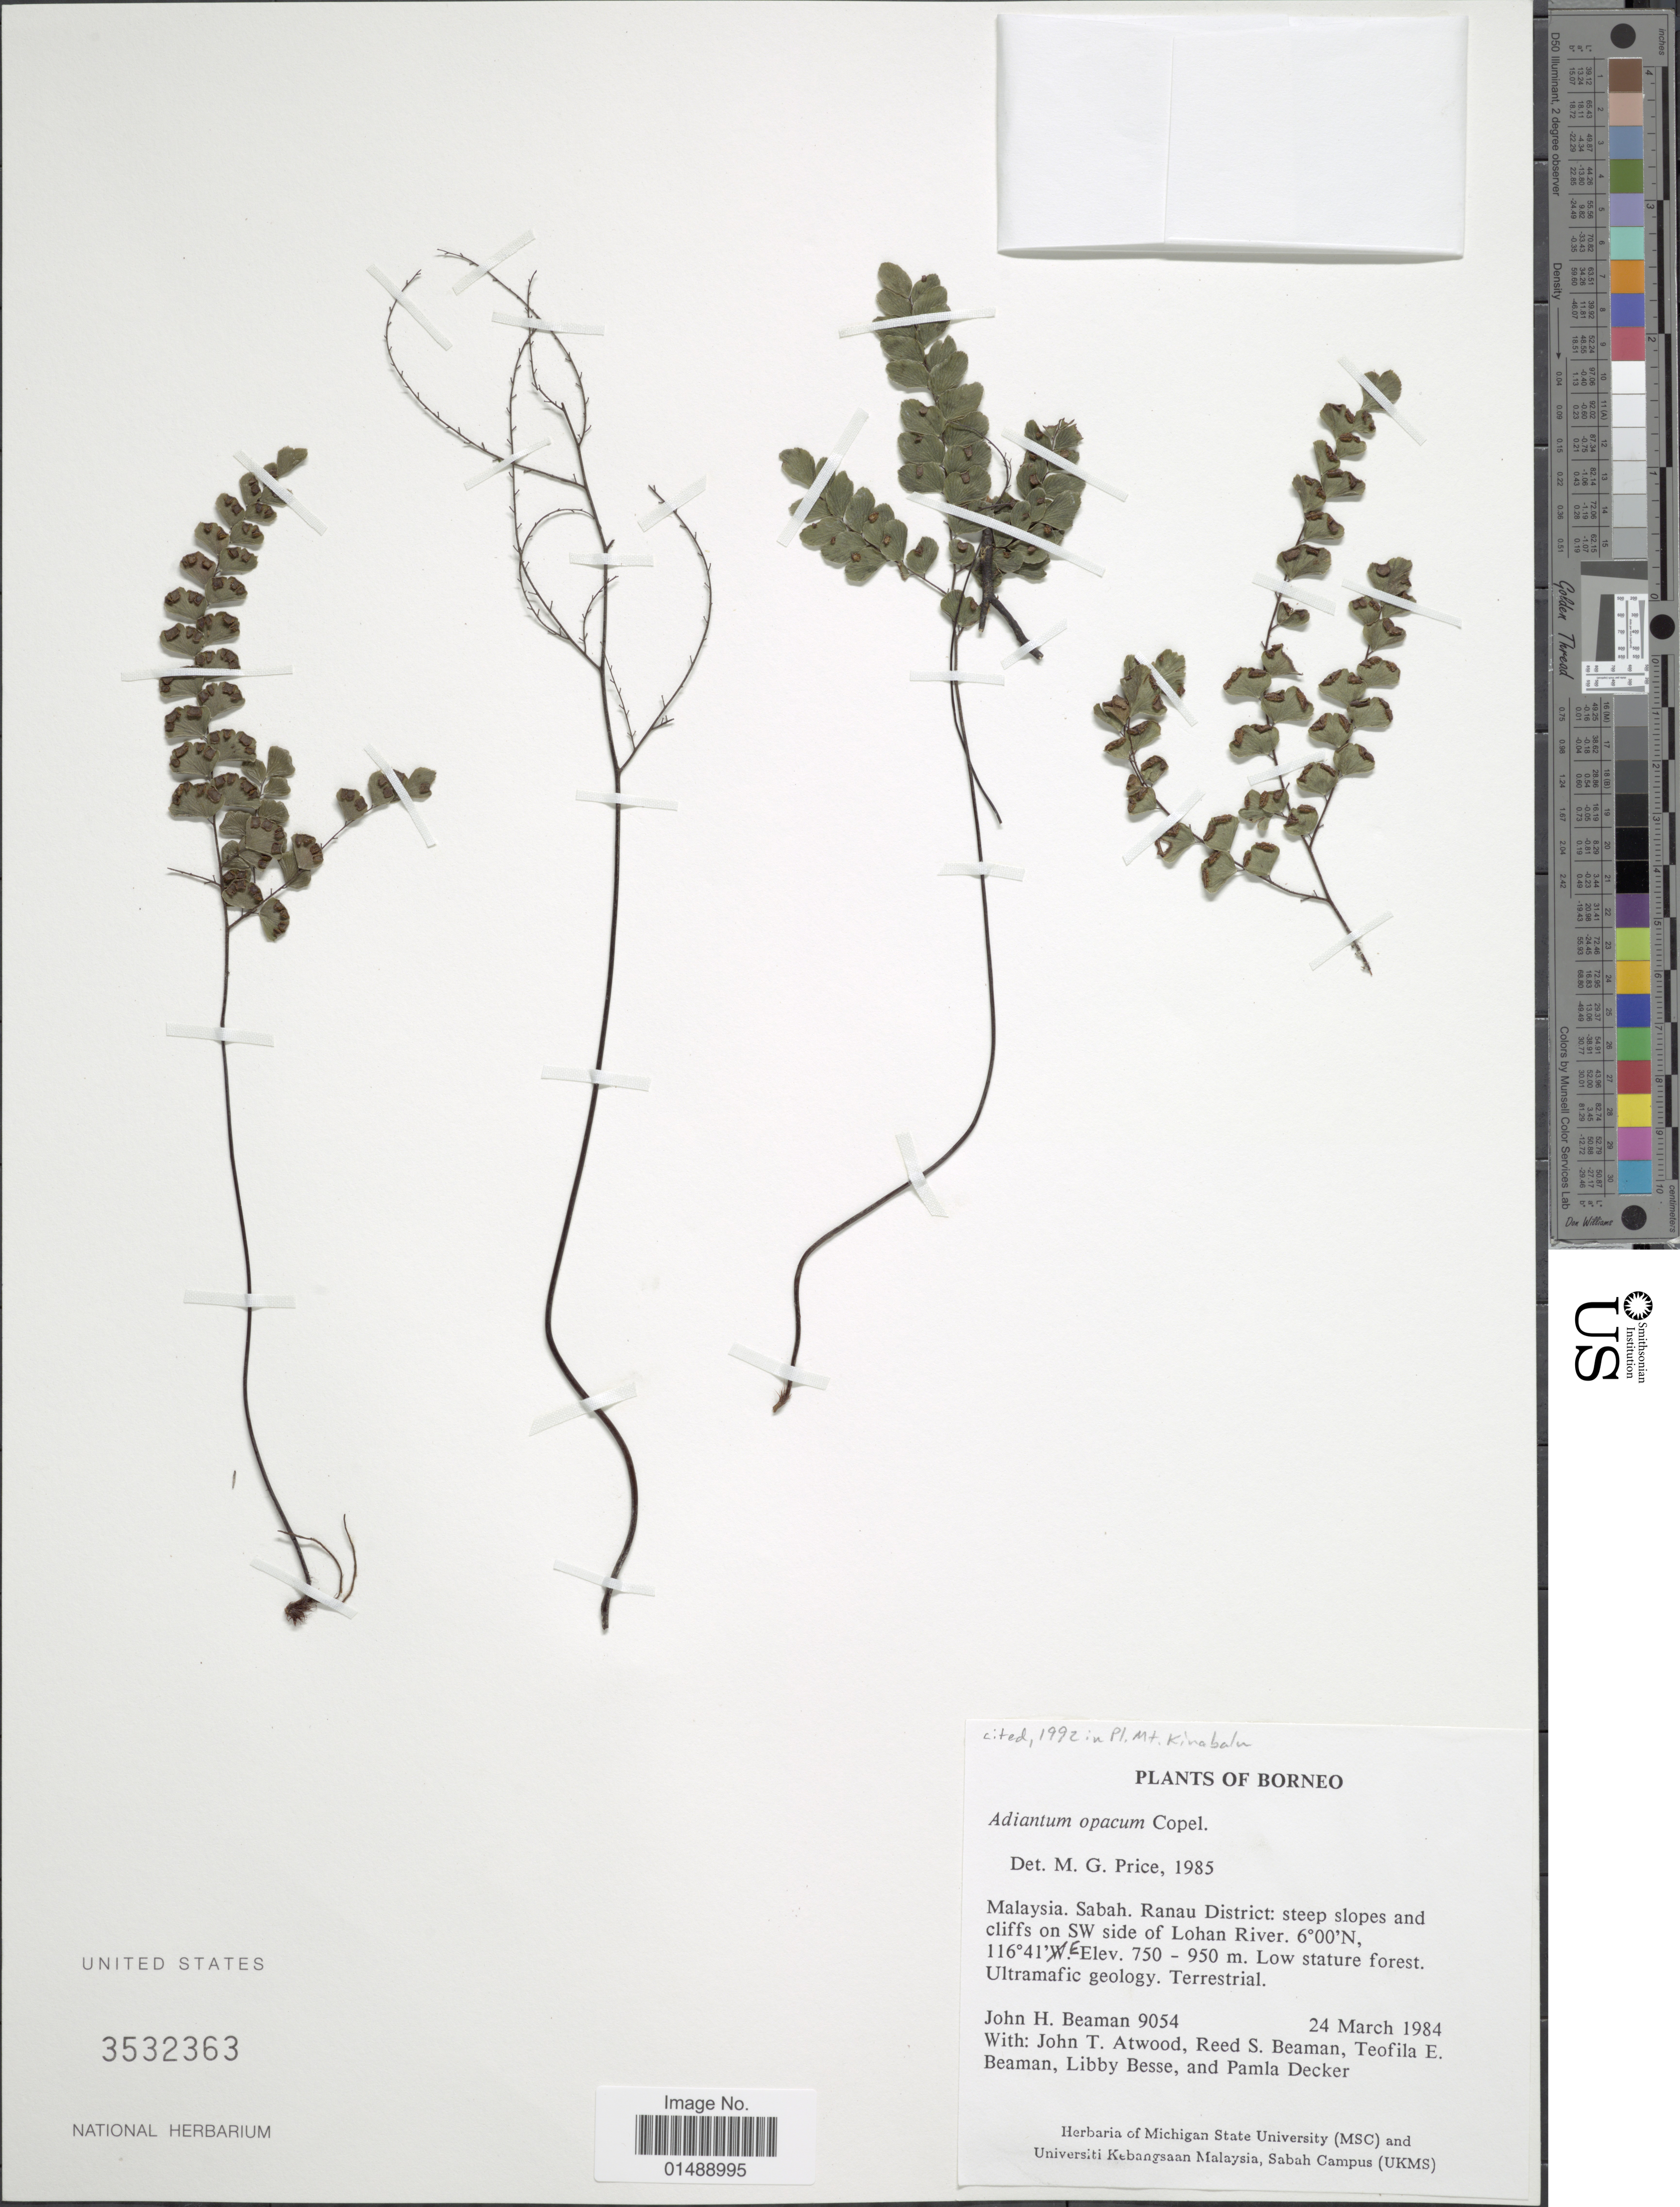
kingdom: Plantae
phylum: Tracheophyta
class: Polypodiopsida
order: Polypodiales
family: Pteridaceae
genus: Adiantum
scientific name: Adiantum opacum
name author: Copel.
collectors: J. H. Beaman, J. T. Atwood, R. S. Beaman, T. E. Beaman & et al.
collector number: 9054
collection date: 1984-03-24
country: Malaysia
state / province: Sabah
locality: Borneo, Malaysia. Sabah. Ranau District, steep slopes on SW side of Lohan River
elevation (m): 750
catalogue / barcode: US 3532363